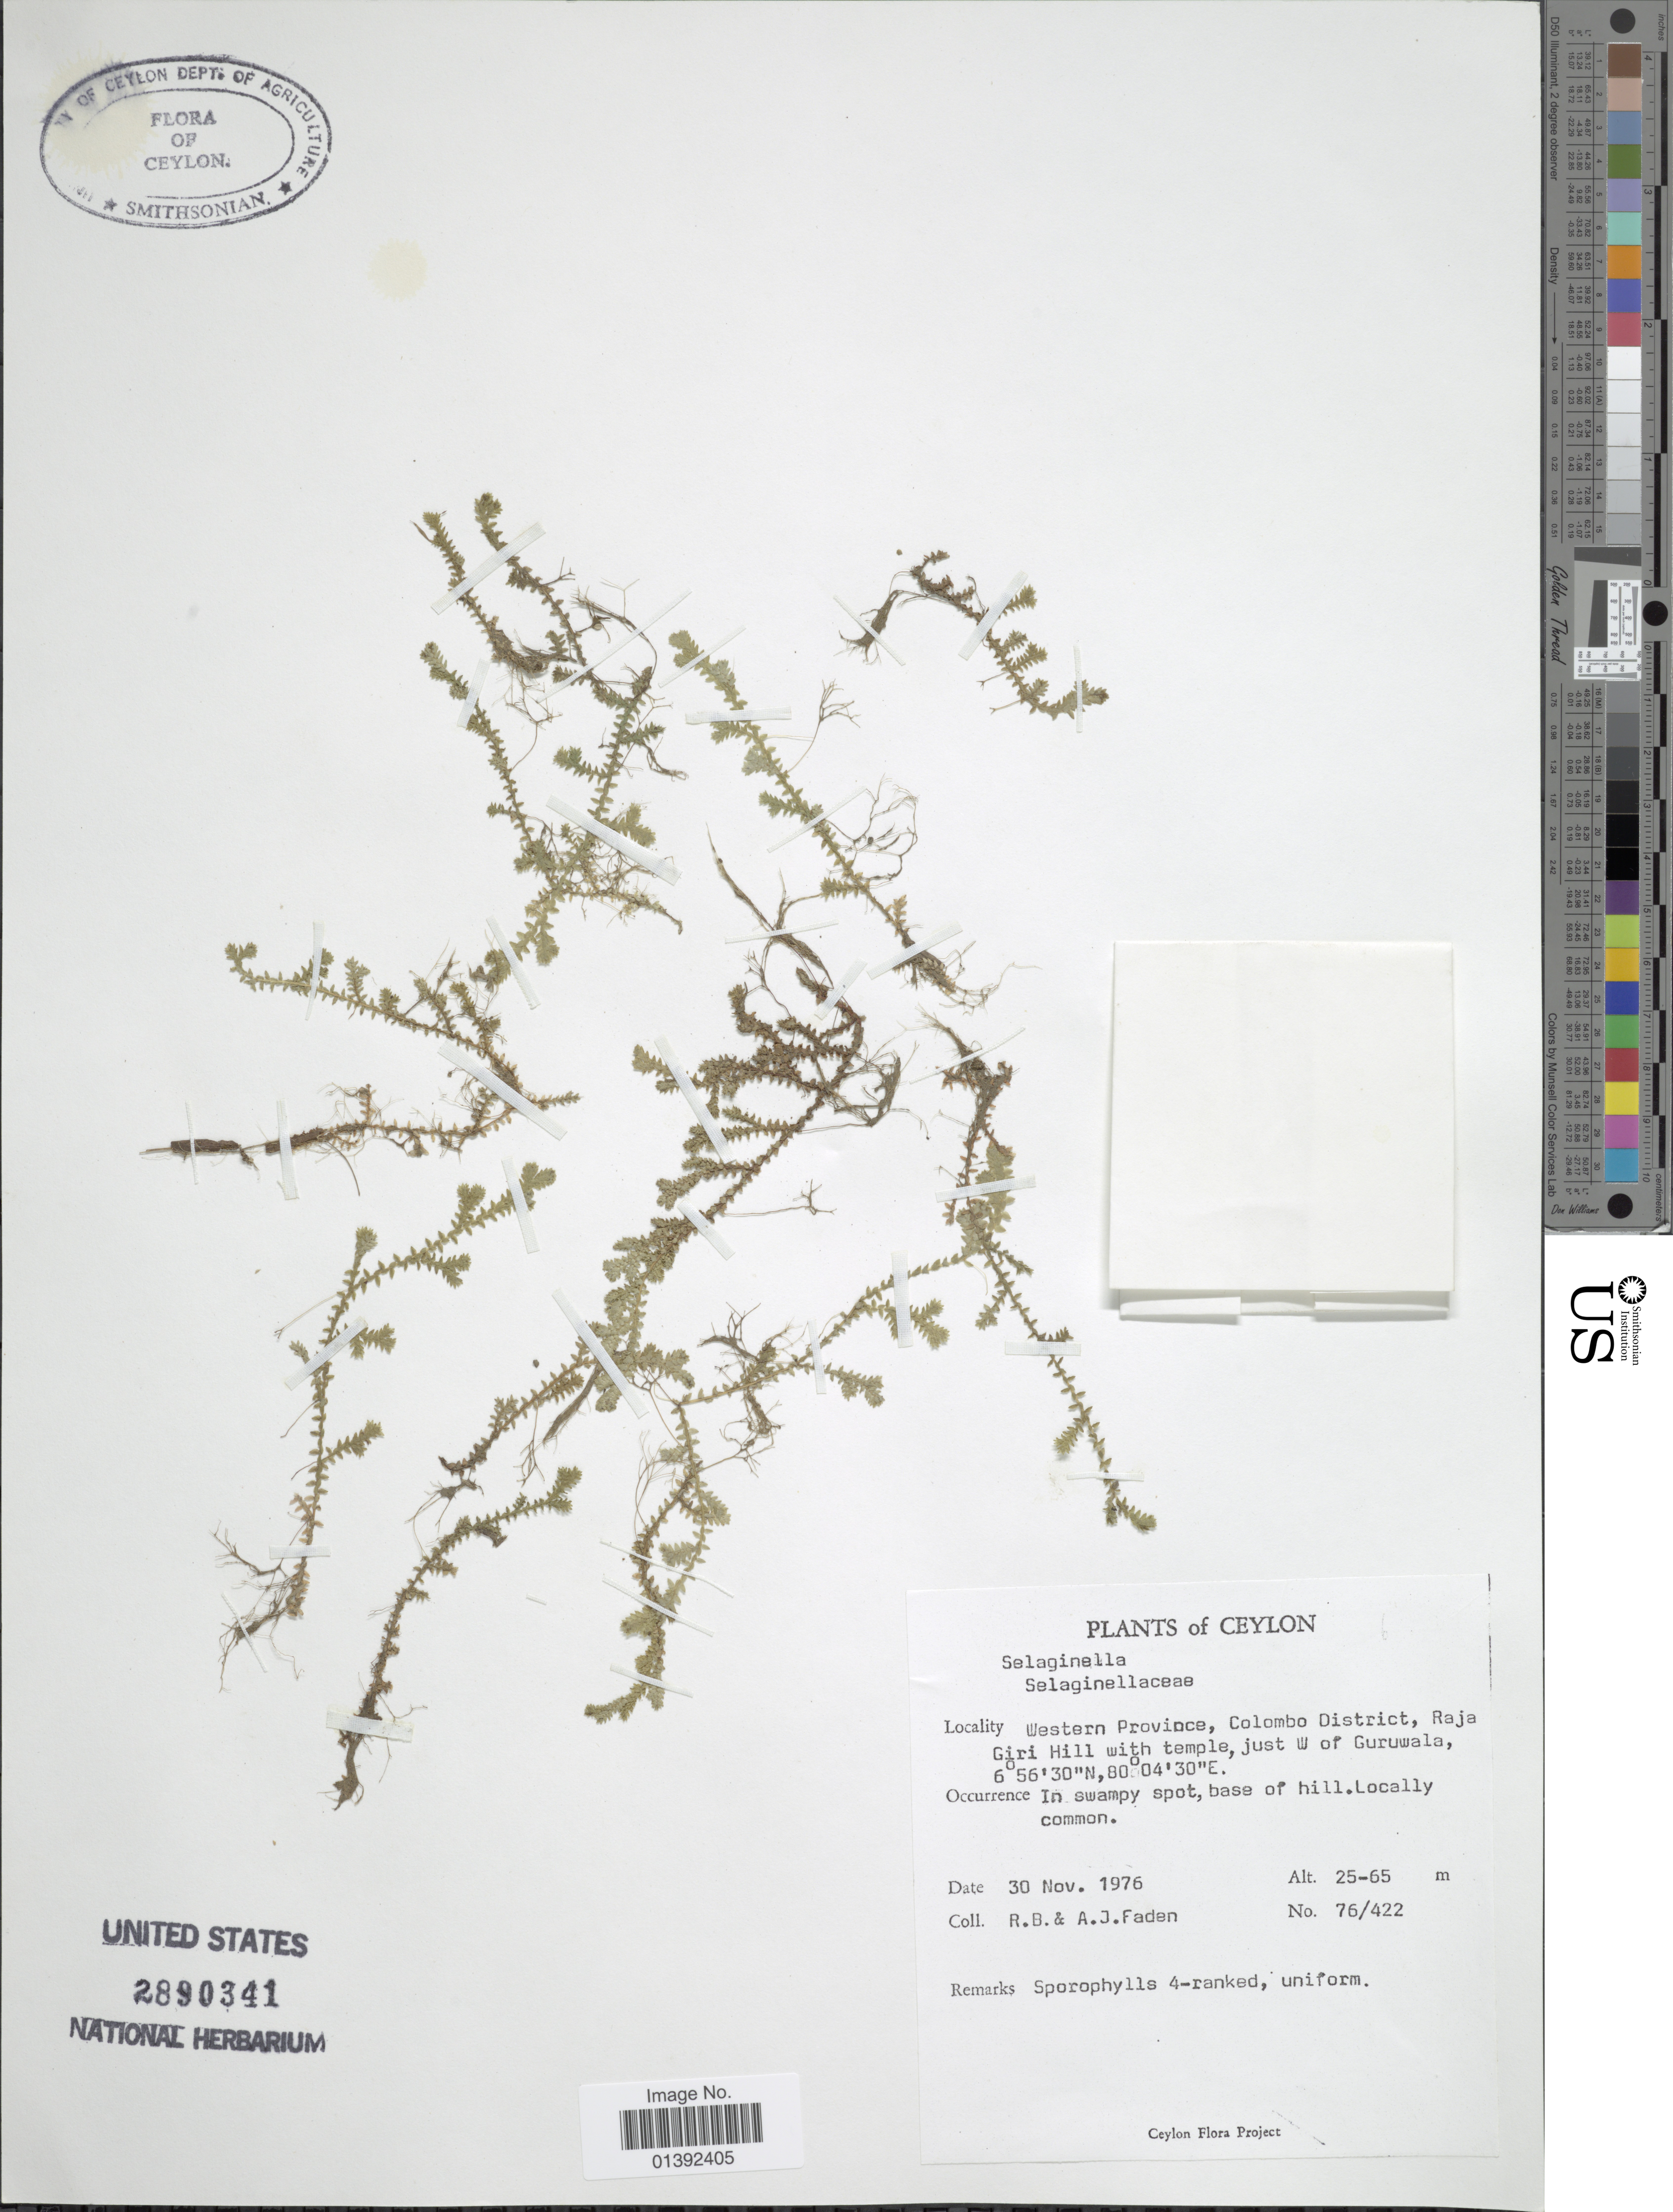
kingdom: Plantae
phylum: Tracheophyta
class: Lycopodiopsida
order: Selaginellales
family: Selaginellaceae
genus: Selaginella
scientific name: Selaginella sp.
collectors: R. B. Faden & A. J. Faden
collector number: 76/422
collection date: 1976-11-30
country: Sri Lanka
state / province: Western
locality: Ceylon, Colombo District, Raja Giri Hill with temple, just W of Guruwala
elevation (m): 25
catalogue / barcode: US 2890341